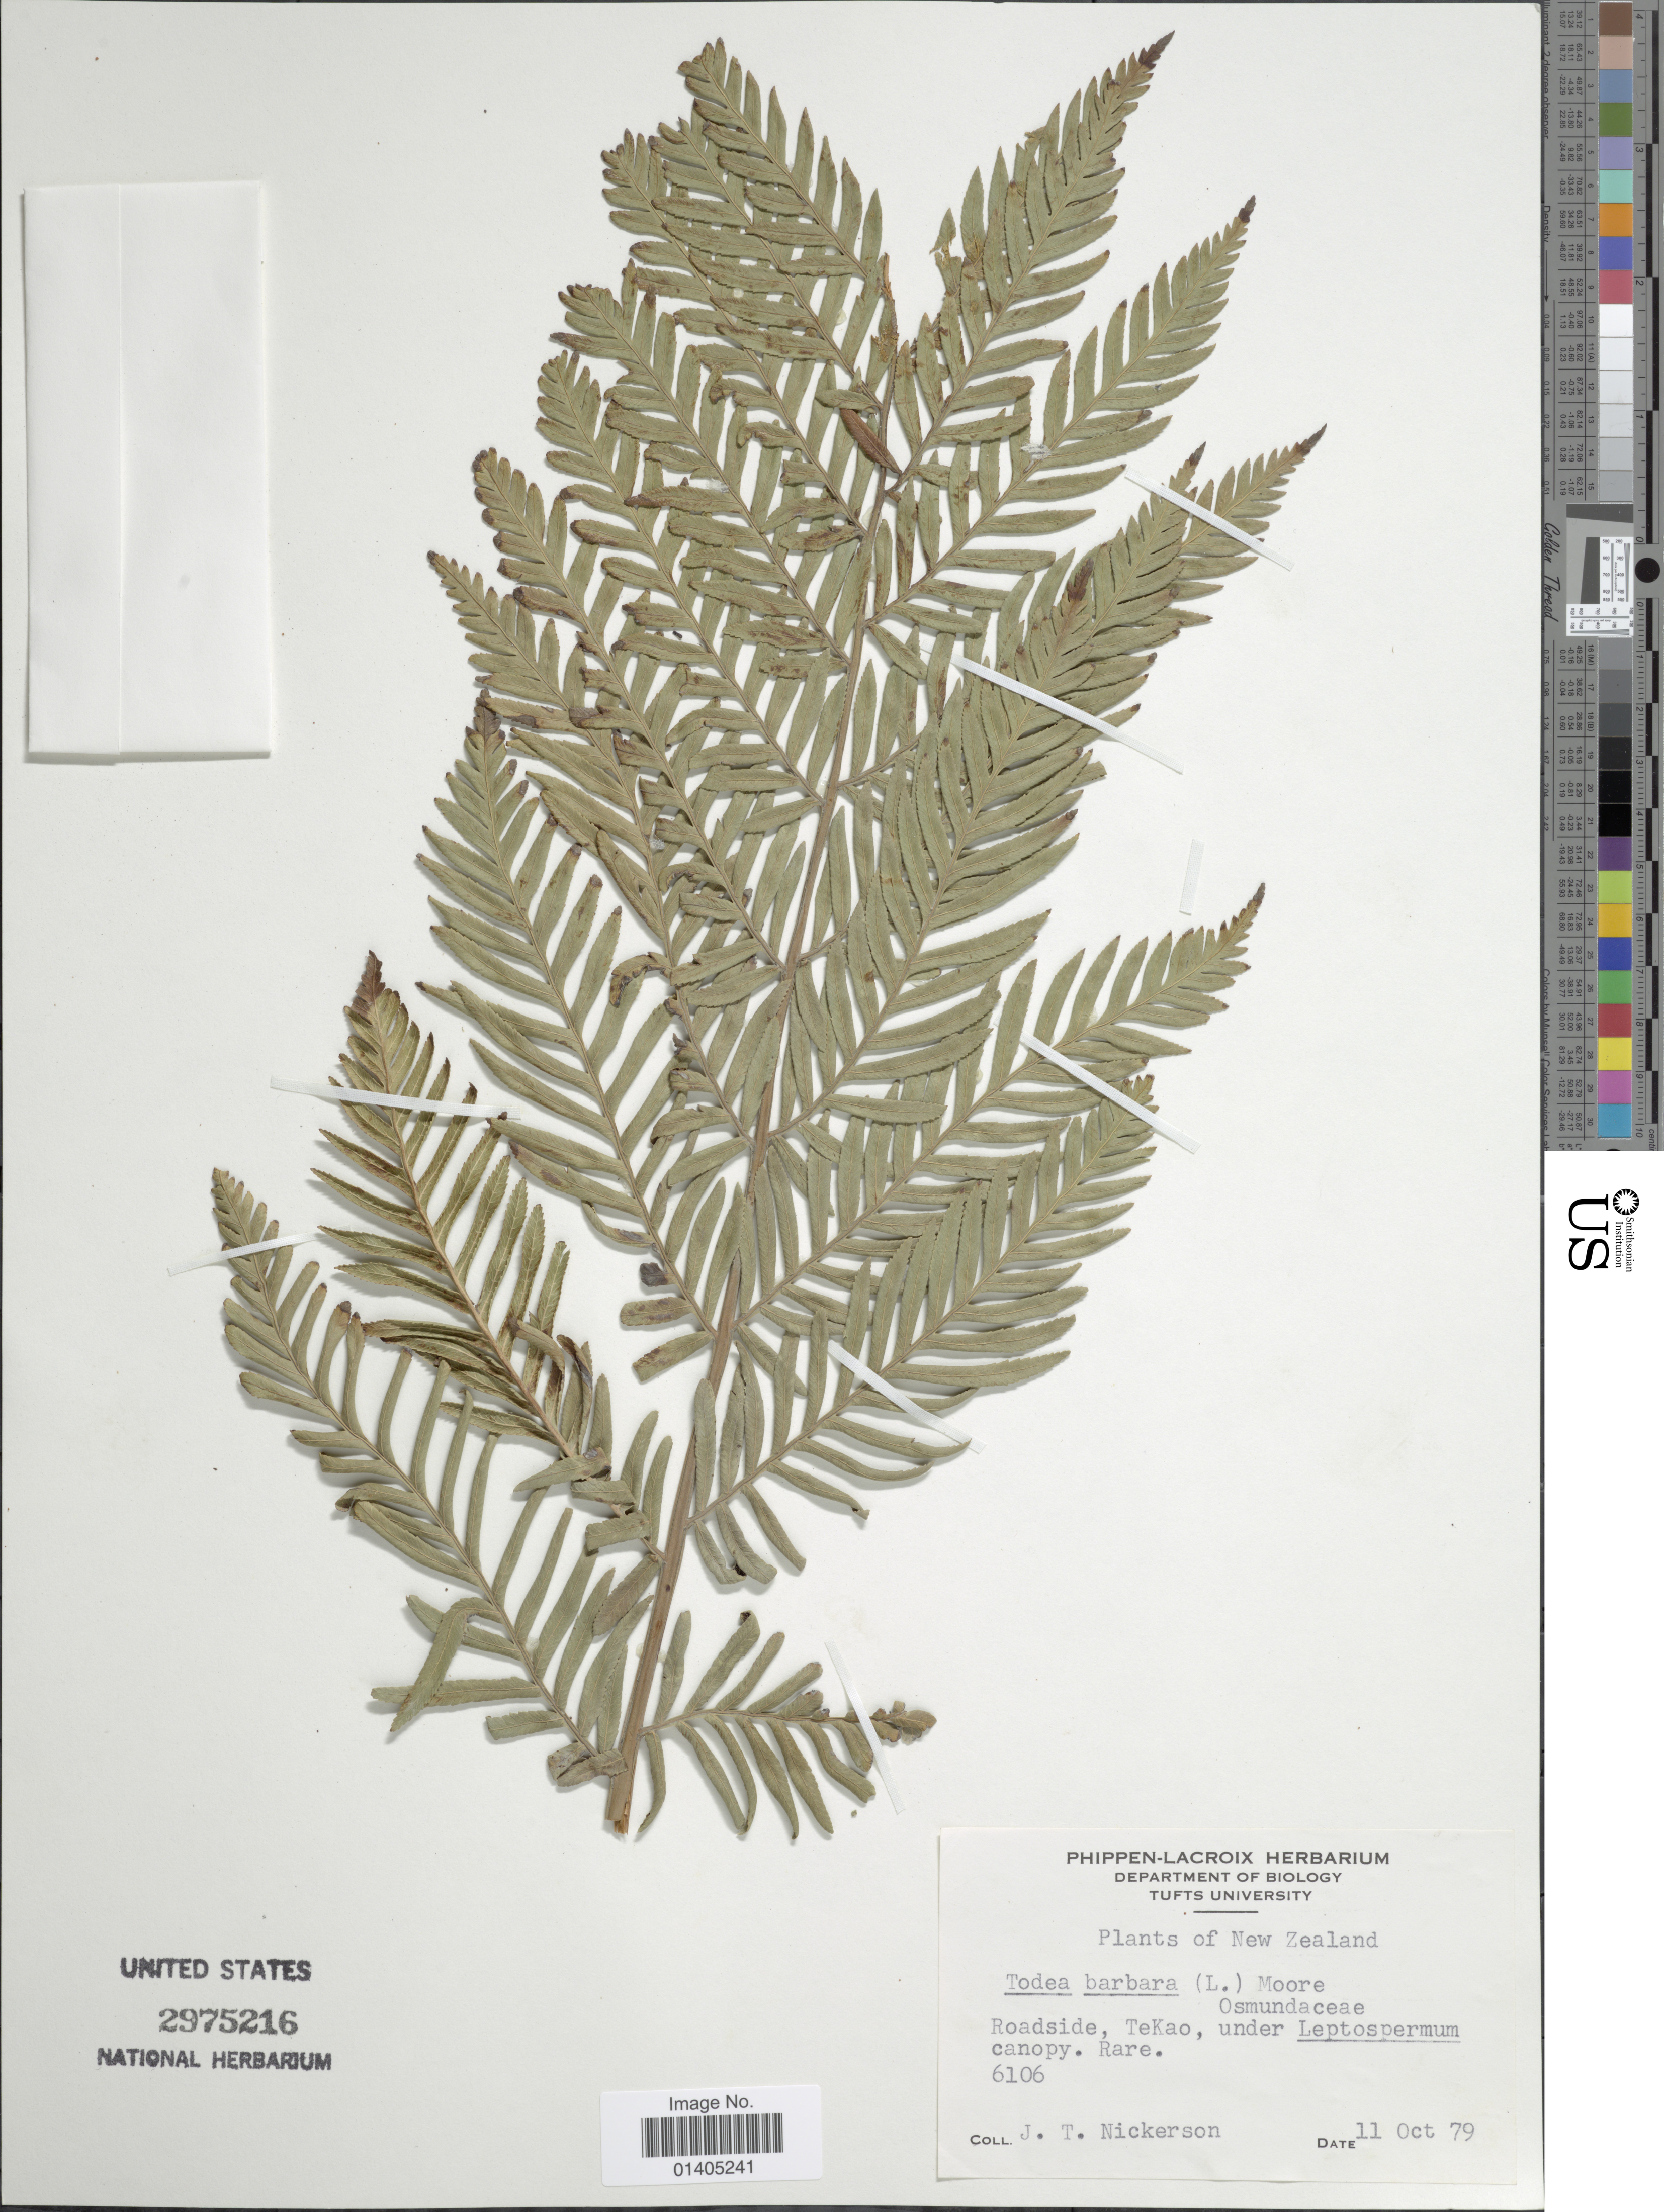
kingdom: Plantae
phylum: Tracheophyta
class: Polypodiopsida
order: Osmundales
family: Osmundaceae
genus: Todea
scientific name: Todea barbara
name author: T. Moore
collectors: N. Nickerson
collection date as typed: Transcribed d/m/y: 11/10/79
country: New Zealand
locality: Roadside, Tekao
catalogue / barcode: US 2975216